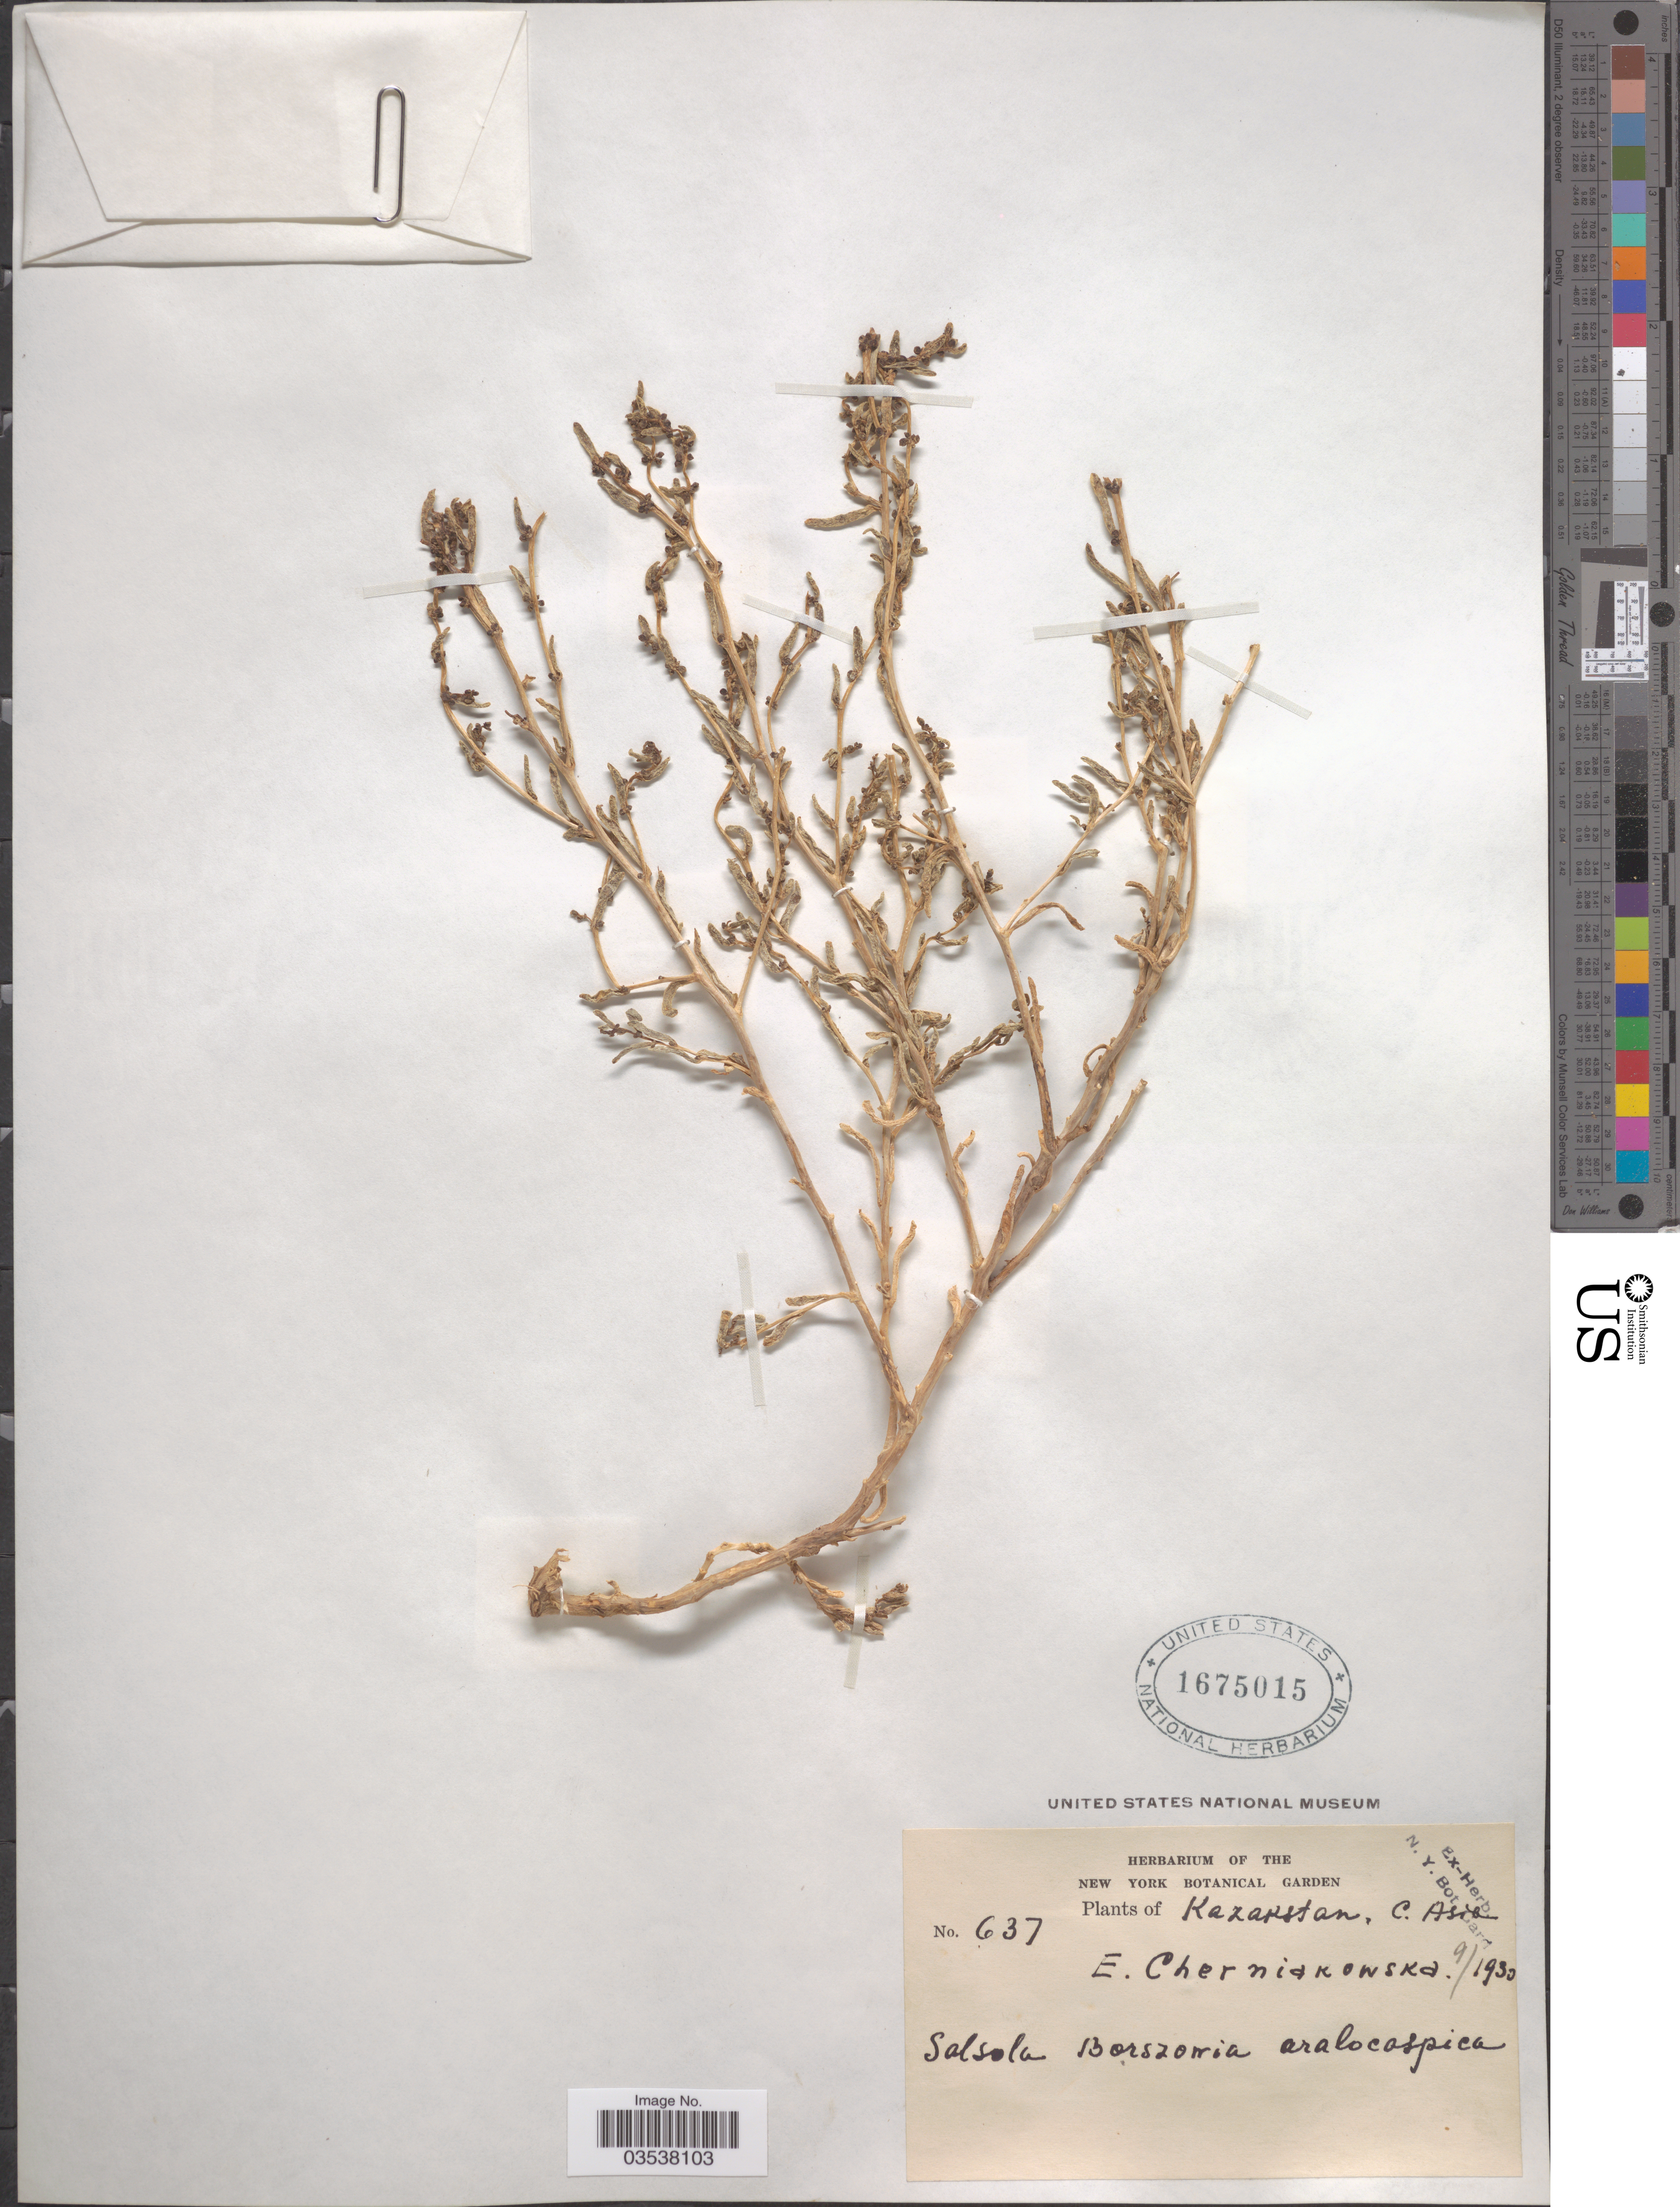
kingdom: Plantae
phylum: Tracheophyta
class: Magnoliopsida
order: Caryophyllales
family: Amaranthaceae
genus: Suaeda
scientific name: Suaeda aralocaspica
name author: (Bunge) Freitag & Schütze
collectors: E. Cherniakowska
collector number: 637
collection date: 1930-09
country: Kazakhstan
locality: C. Asia.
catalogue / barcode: US 1675015